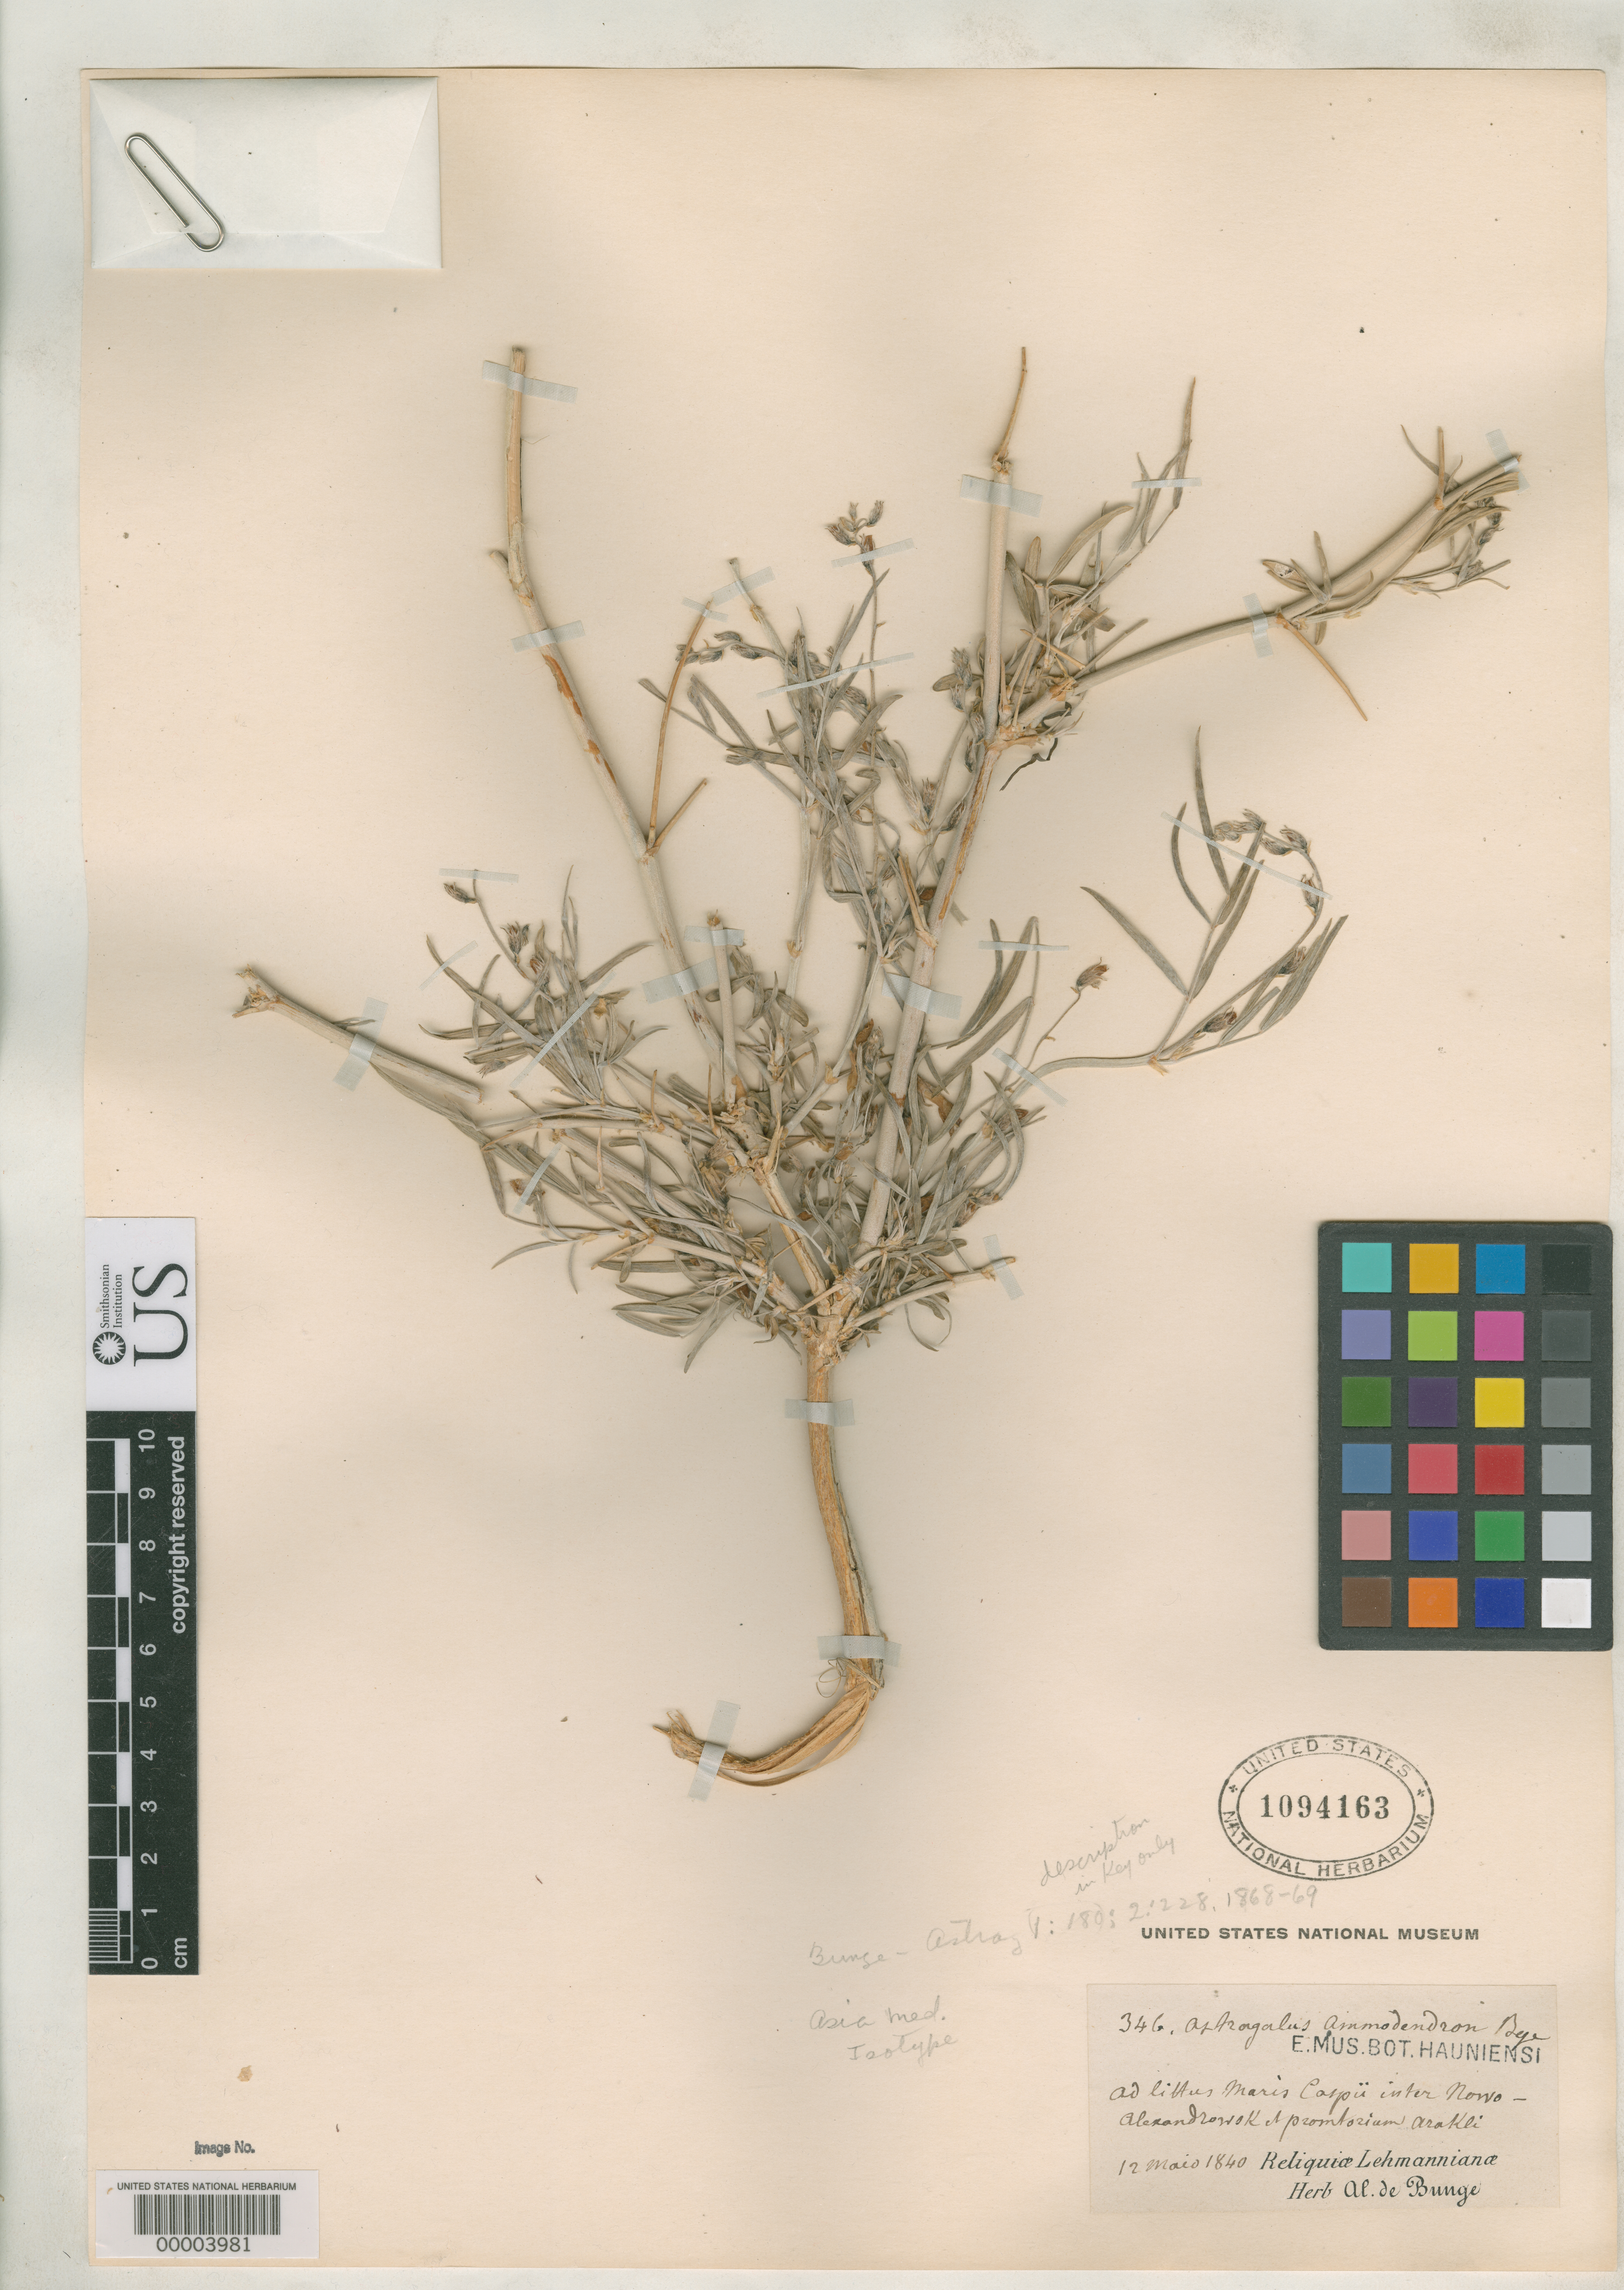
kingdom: Plantae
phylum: Tracheophyta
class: Magnoliopsida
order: Fabales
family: Fabaceae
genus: Astragalus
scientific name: Astragalus ammodendron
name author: Bunge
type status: Type Collection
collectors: F. C. Lehmann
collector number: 346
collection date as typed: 12 May 1840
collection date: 1840-05-12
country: Kazakhstan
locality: Ad littus Maris Caspii inter Nowo Alexandrowsk et promontorium Arakli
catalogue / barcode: US 1094163